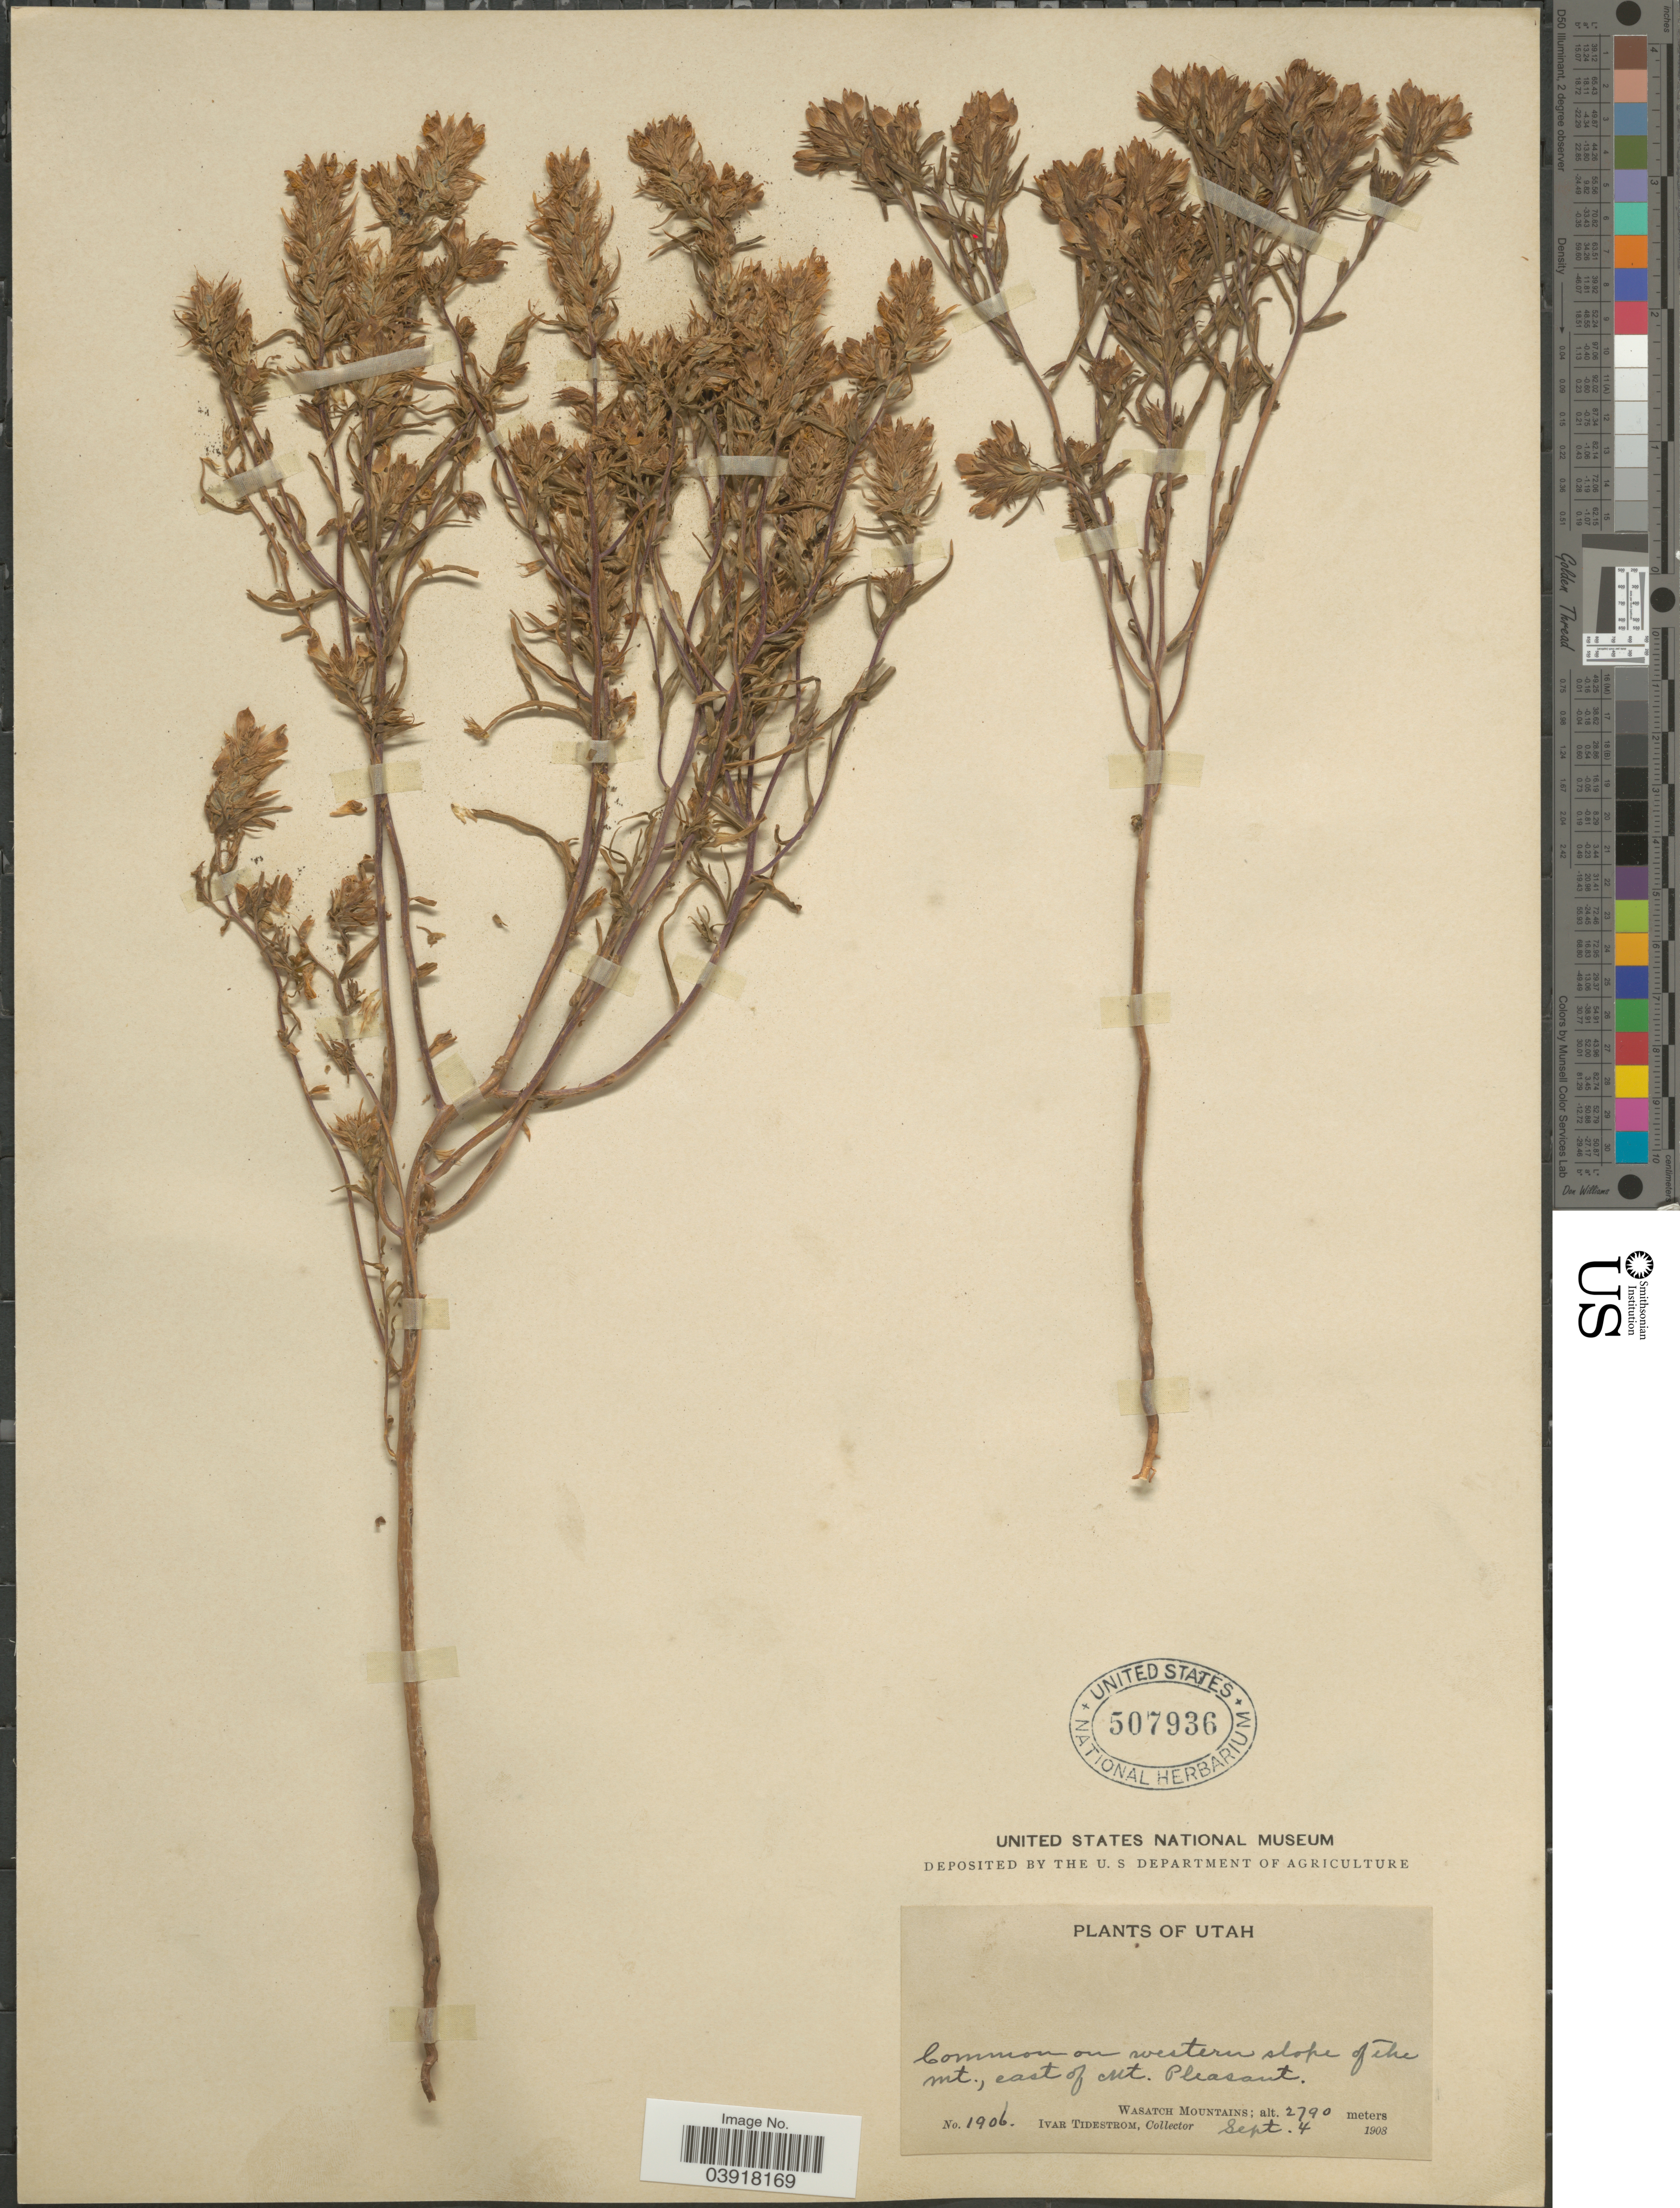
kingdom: Plantae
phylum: Tracheophyta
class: Magnoliopsida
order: Lamiales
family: Orobanchaceae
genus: Orthocarpus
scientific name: Orthocarpus sp.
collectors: I. F. Tidestrom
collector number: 1906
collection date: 1908-09-04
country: United States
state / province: Utah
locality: Common on western slope of the Mt., east of Mt. Pleasant. Wasatch Mountains.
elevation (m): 2790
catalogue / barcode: US 507936